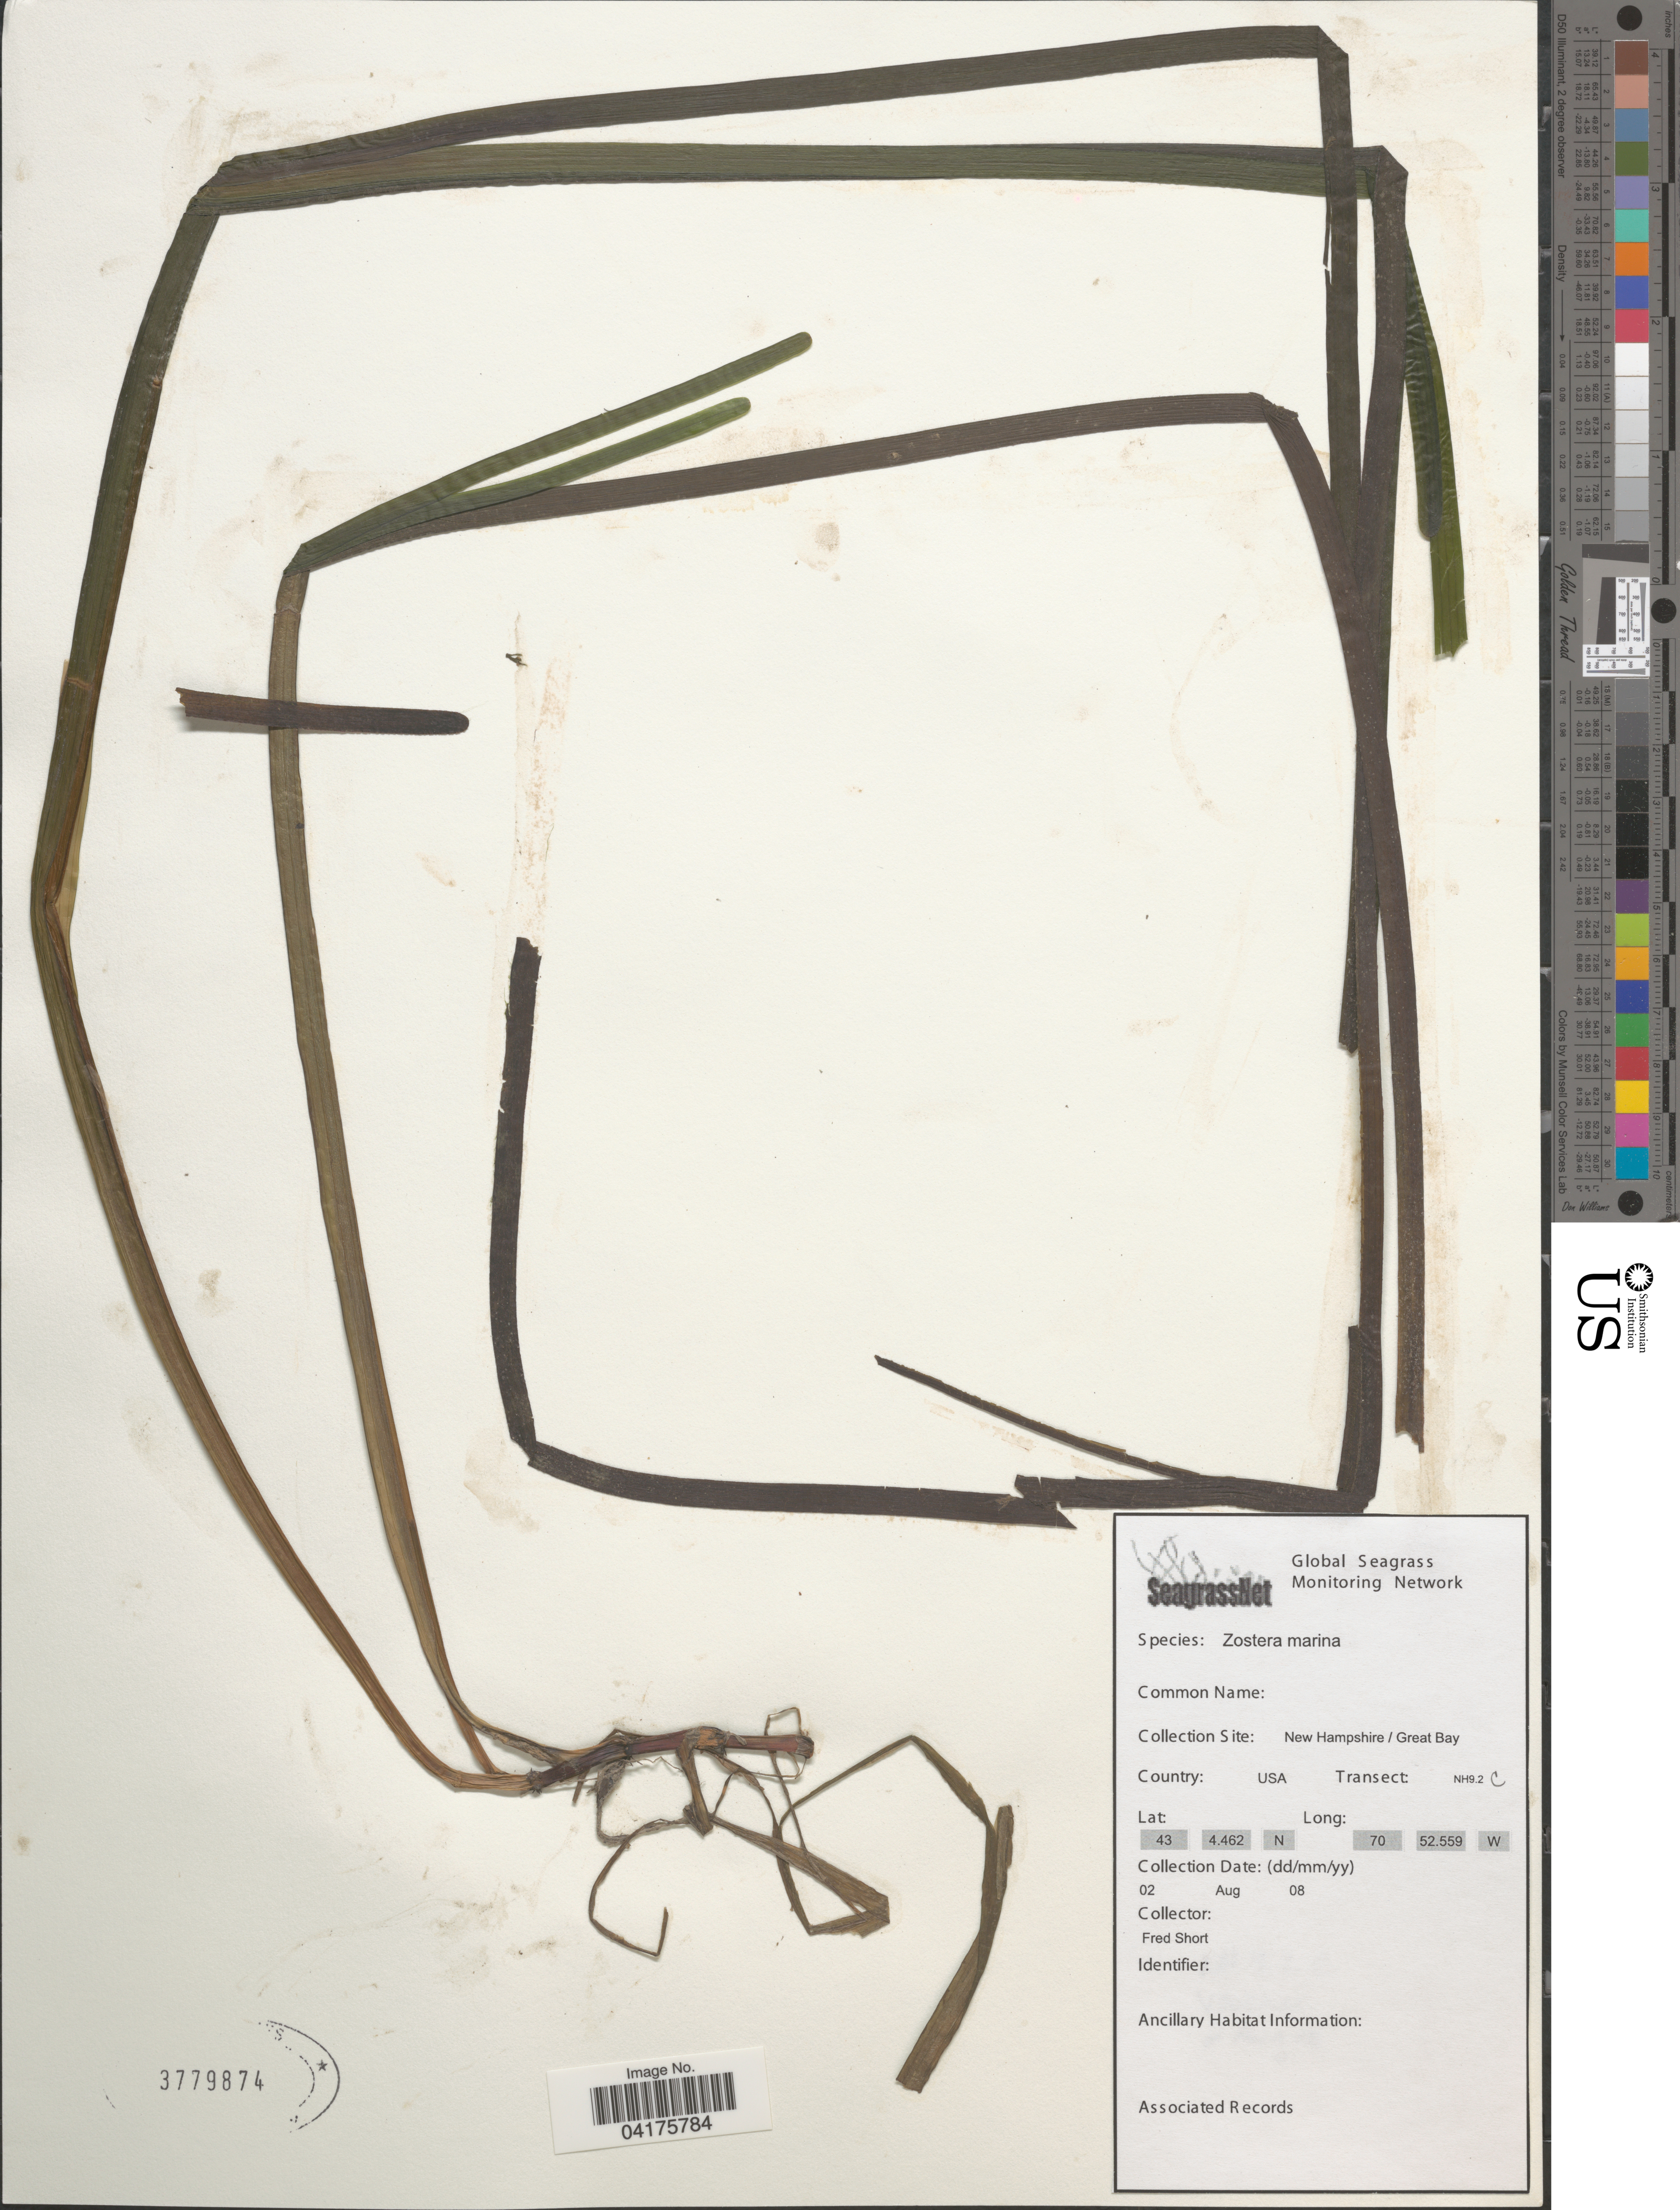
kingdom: Plantae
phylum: Tracheophyta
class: Liliopsida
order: Alismatales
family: Zosteraceae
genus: Zostera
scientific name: Zostera marina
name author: L.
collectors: F. Short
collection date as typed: Transcribed d/m/y: 2/8/8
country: United States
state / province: New Hampshire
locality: Great Bay.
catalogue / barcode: US 3779874